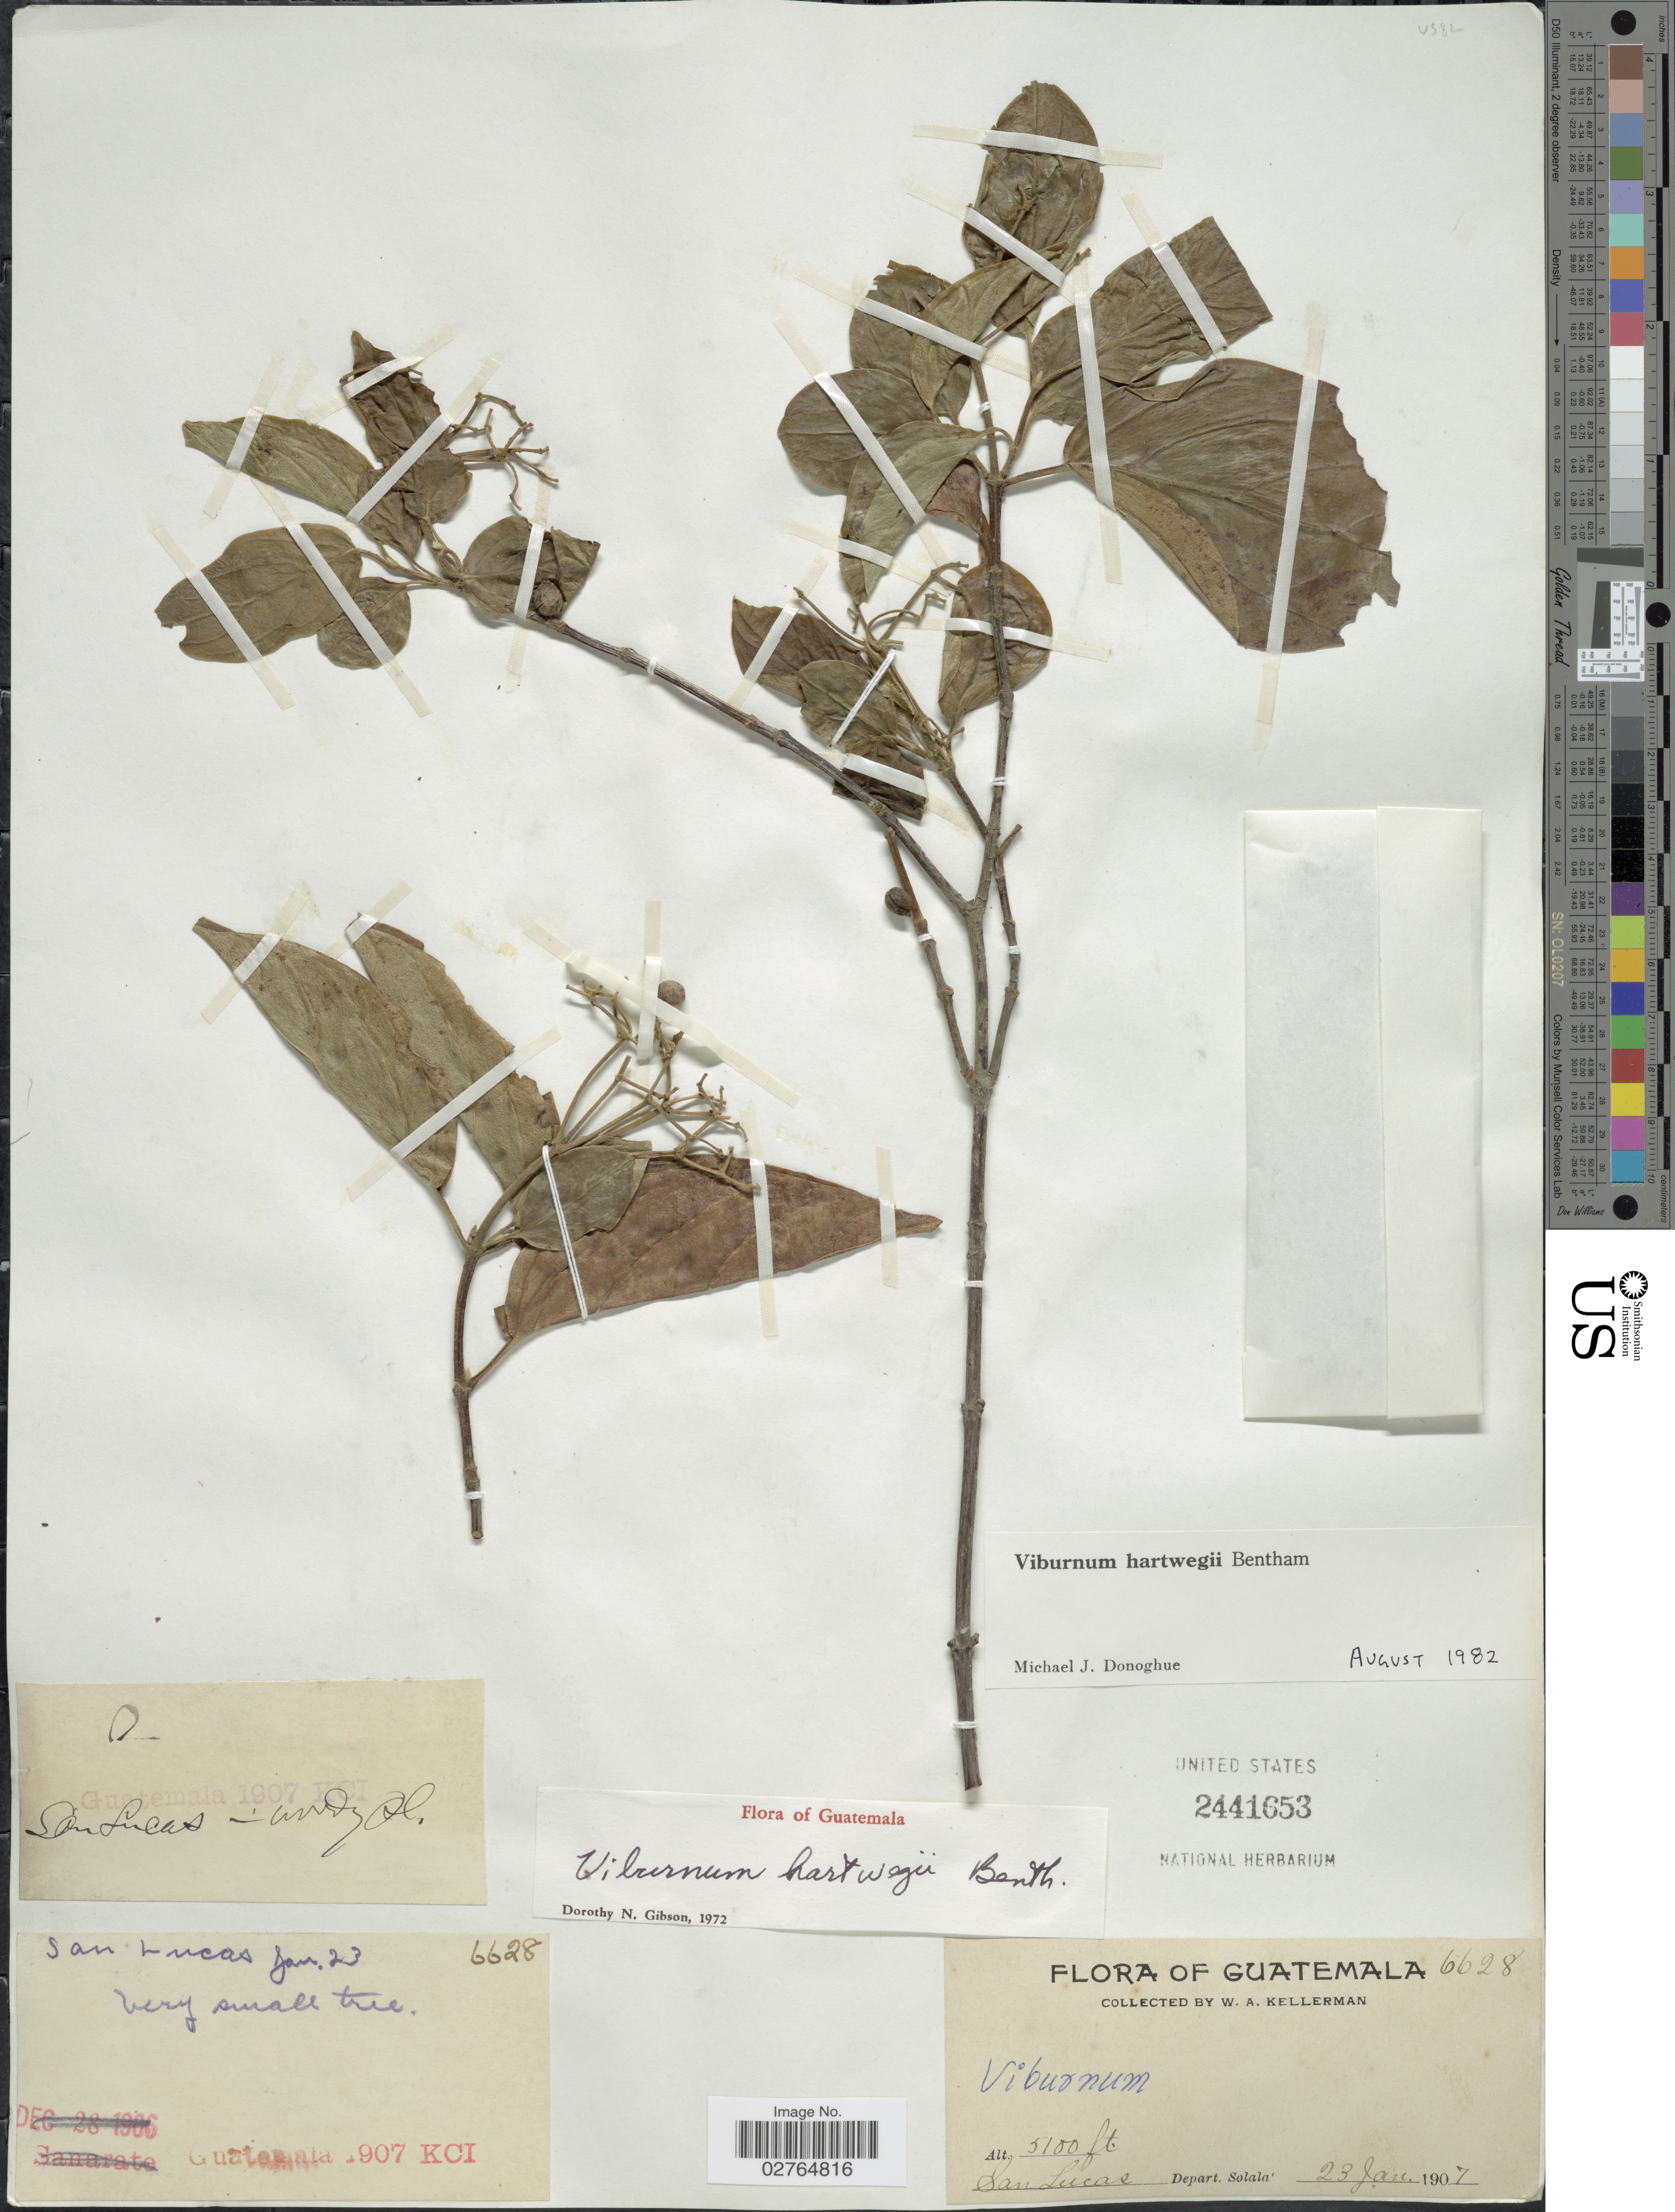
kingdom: Plantae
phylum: Tracheophyta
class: Magnoliopsida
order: Dipsacales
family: Viburnaceae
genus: Viburnum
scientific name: Viburnum hartwegii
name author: Benth.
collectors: W. Kellerman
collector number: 6628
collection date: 1907-01-23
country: Guatemala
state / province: Sololá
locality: San Lucas.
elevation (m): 1554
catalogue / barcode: US 2441653